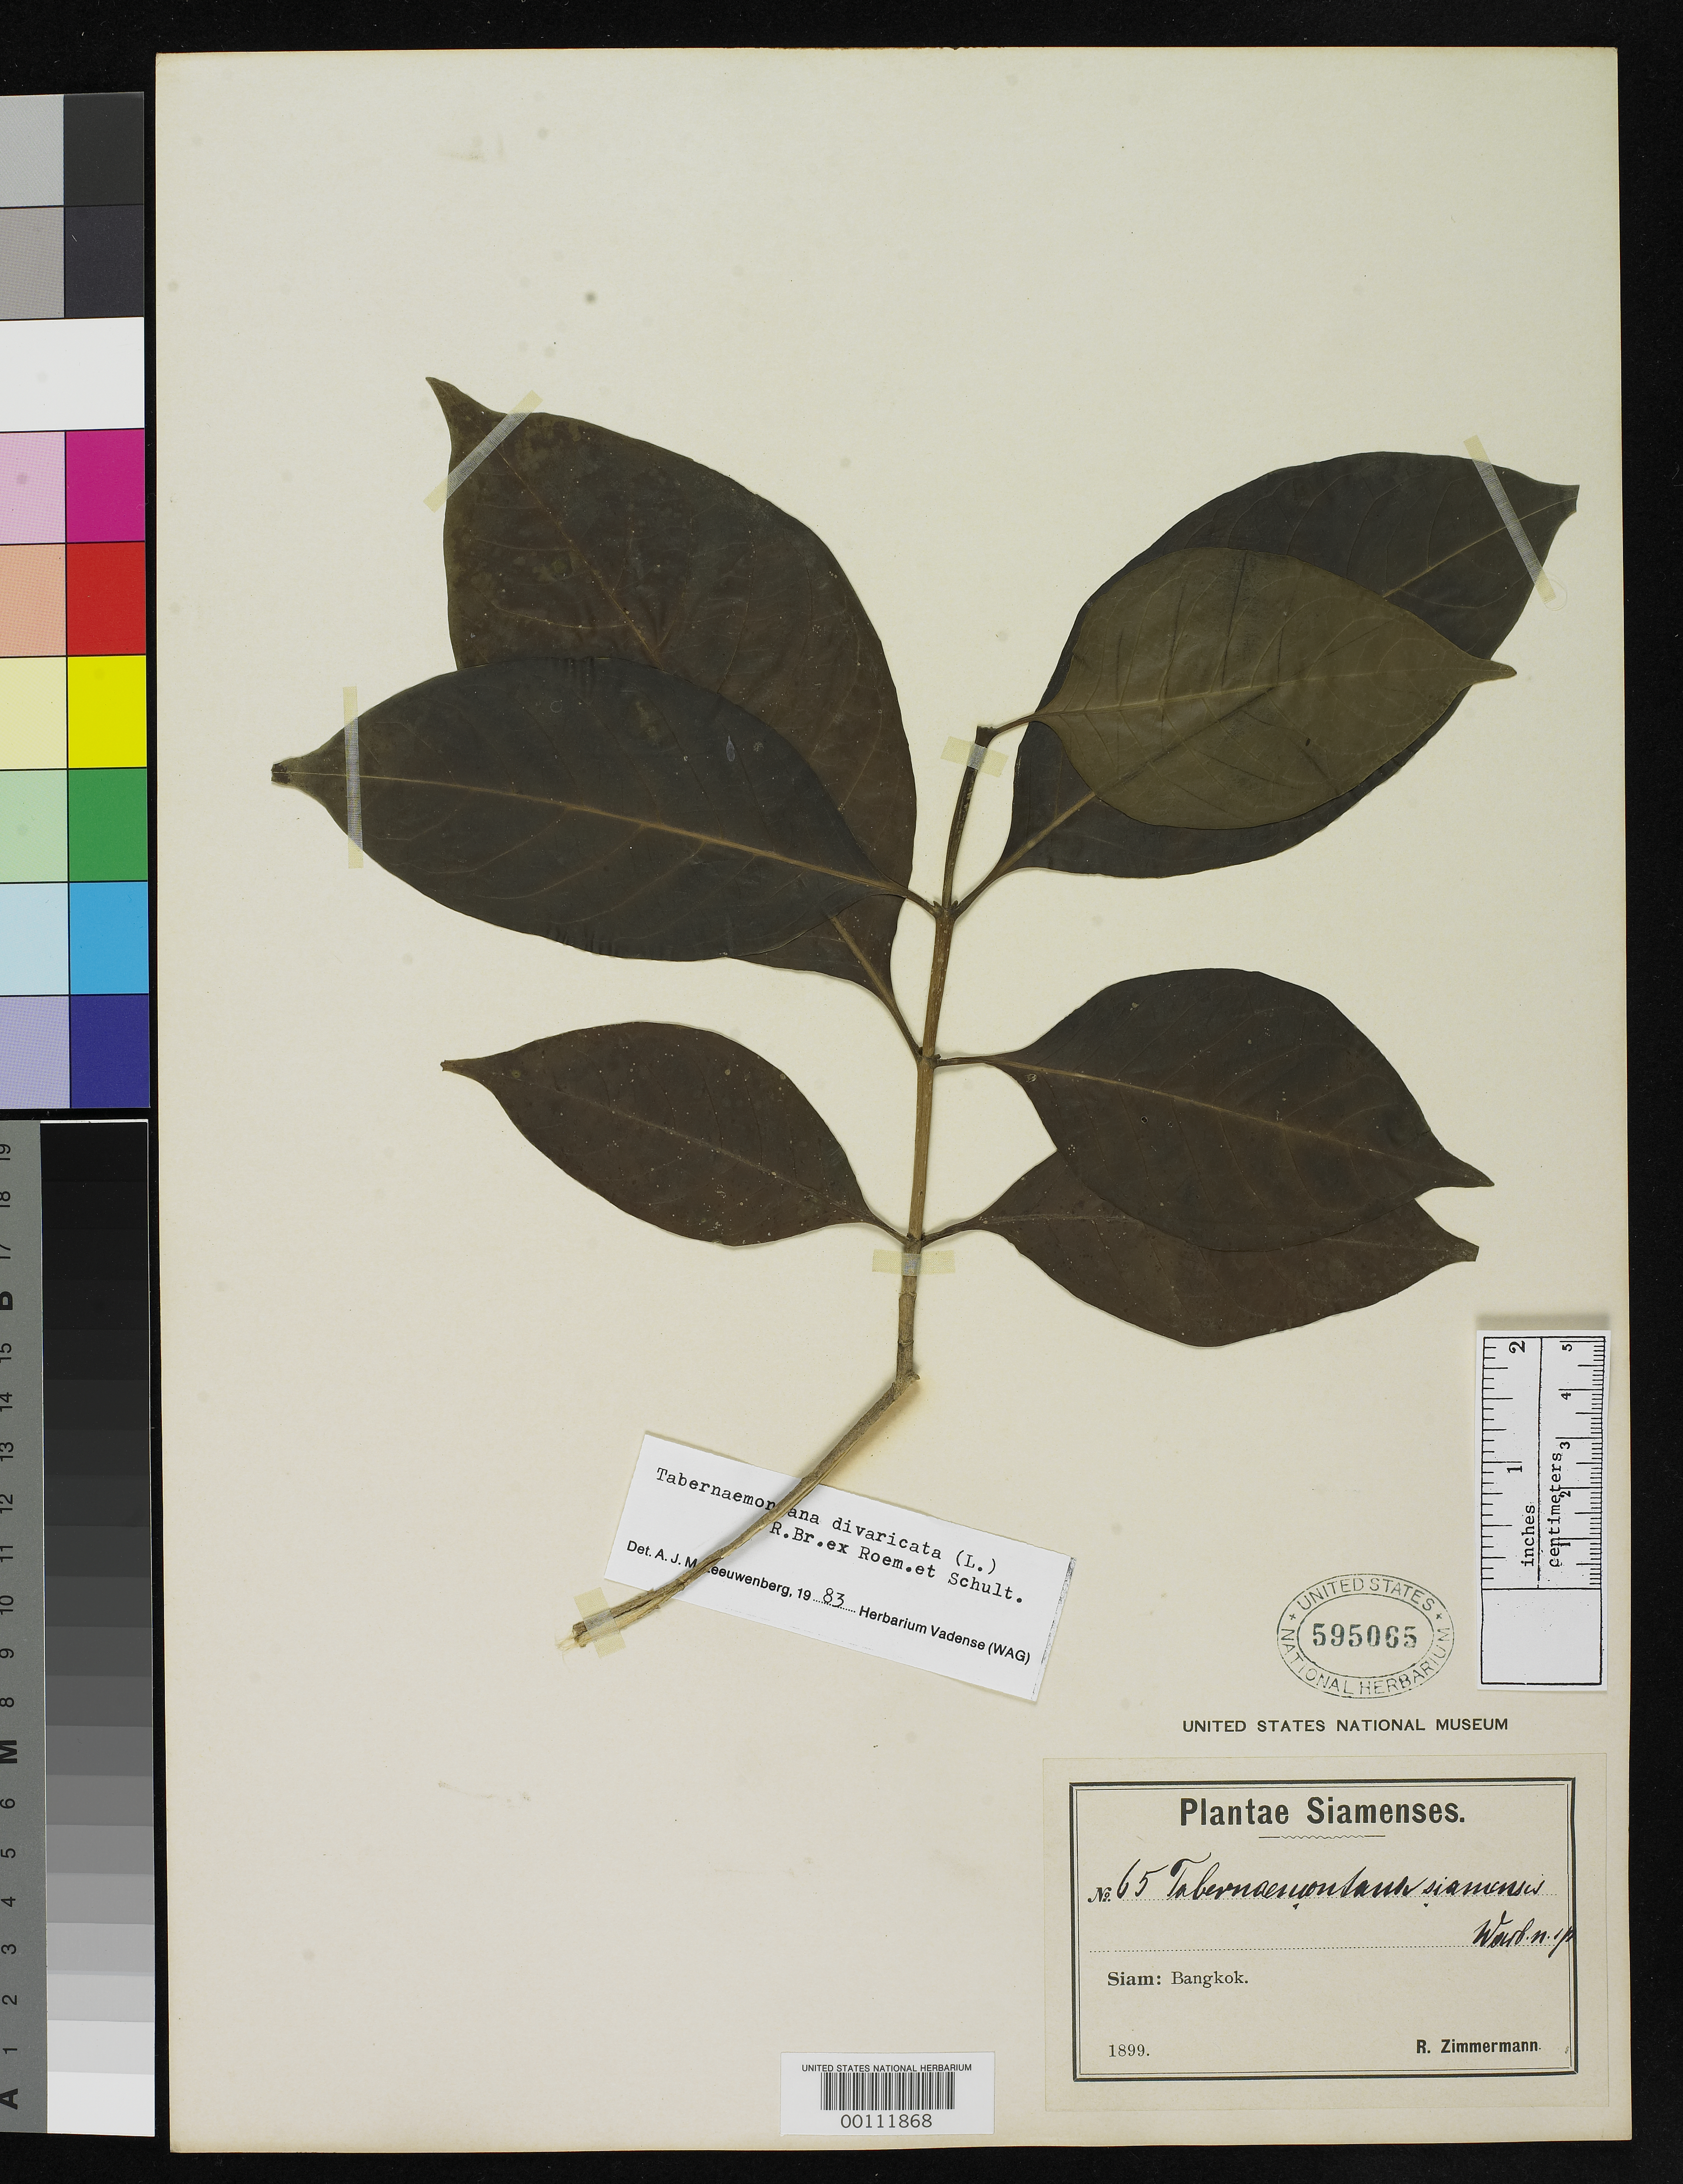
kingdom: Plantae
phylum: Tracheophyta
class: Magnoliopsida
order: Gentianales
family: Apocynaceae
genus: Tabernaemontana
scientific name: Tabernaemontana siamensis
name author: Warb. ex Pit. in & Humbert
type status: Isotype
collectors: R. Zimmermann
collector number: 65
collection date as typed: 1899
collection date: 1899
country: Thailand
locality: Bangkok.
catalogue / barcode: US 595065